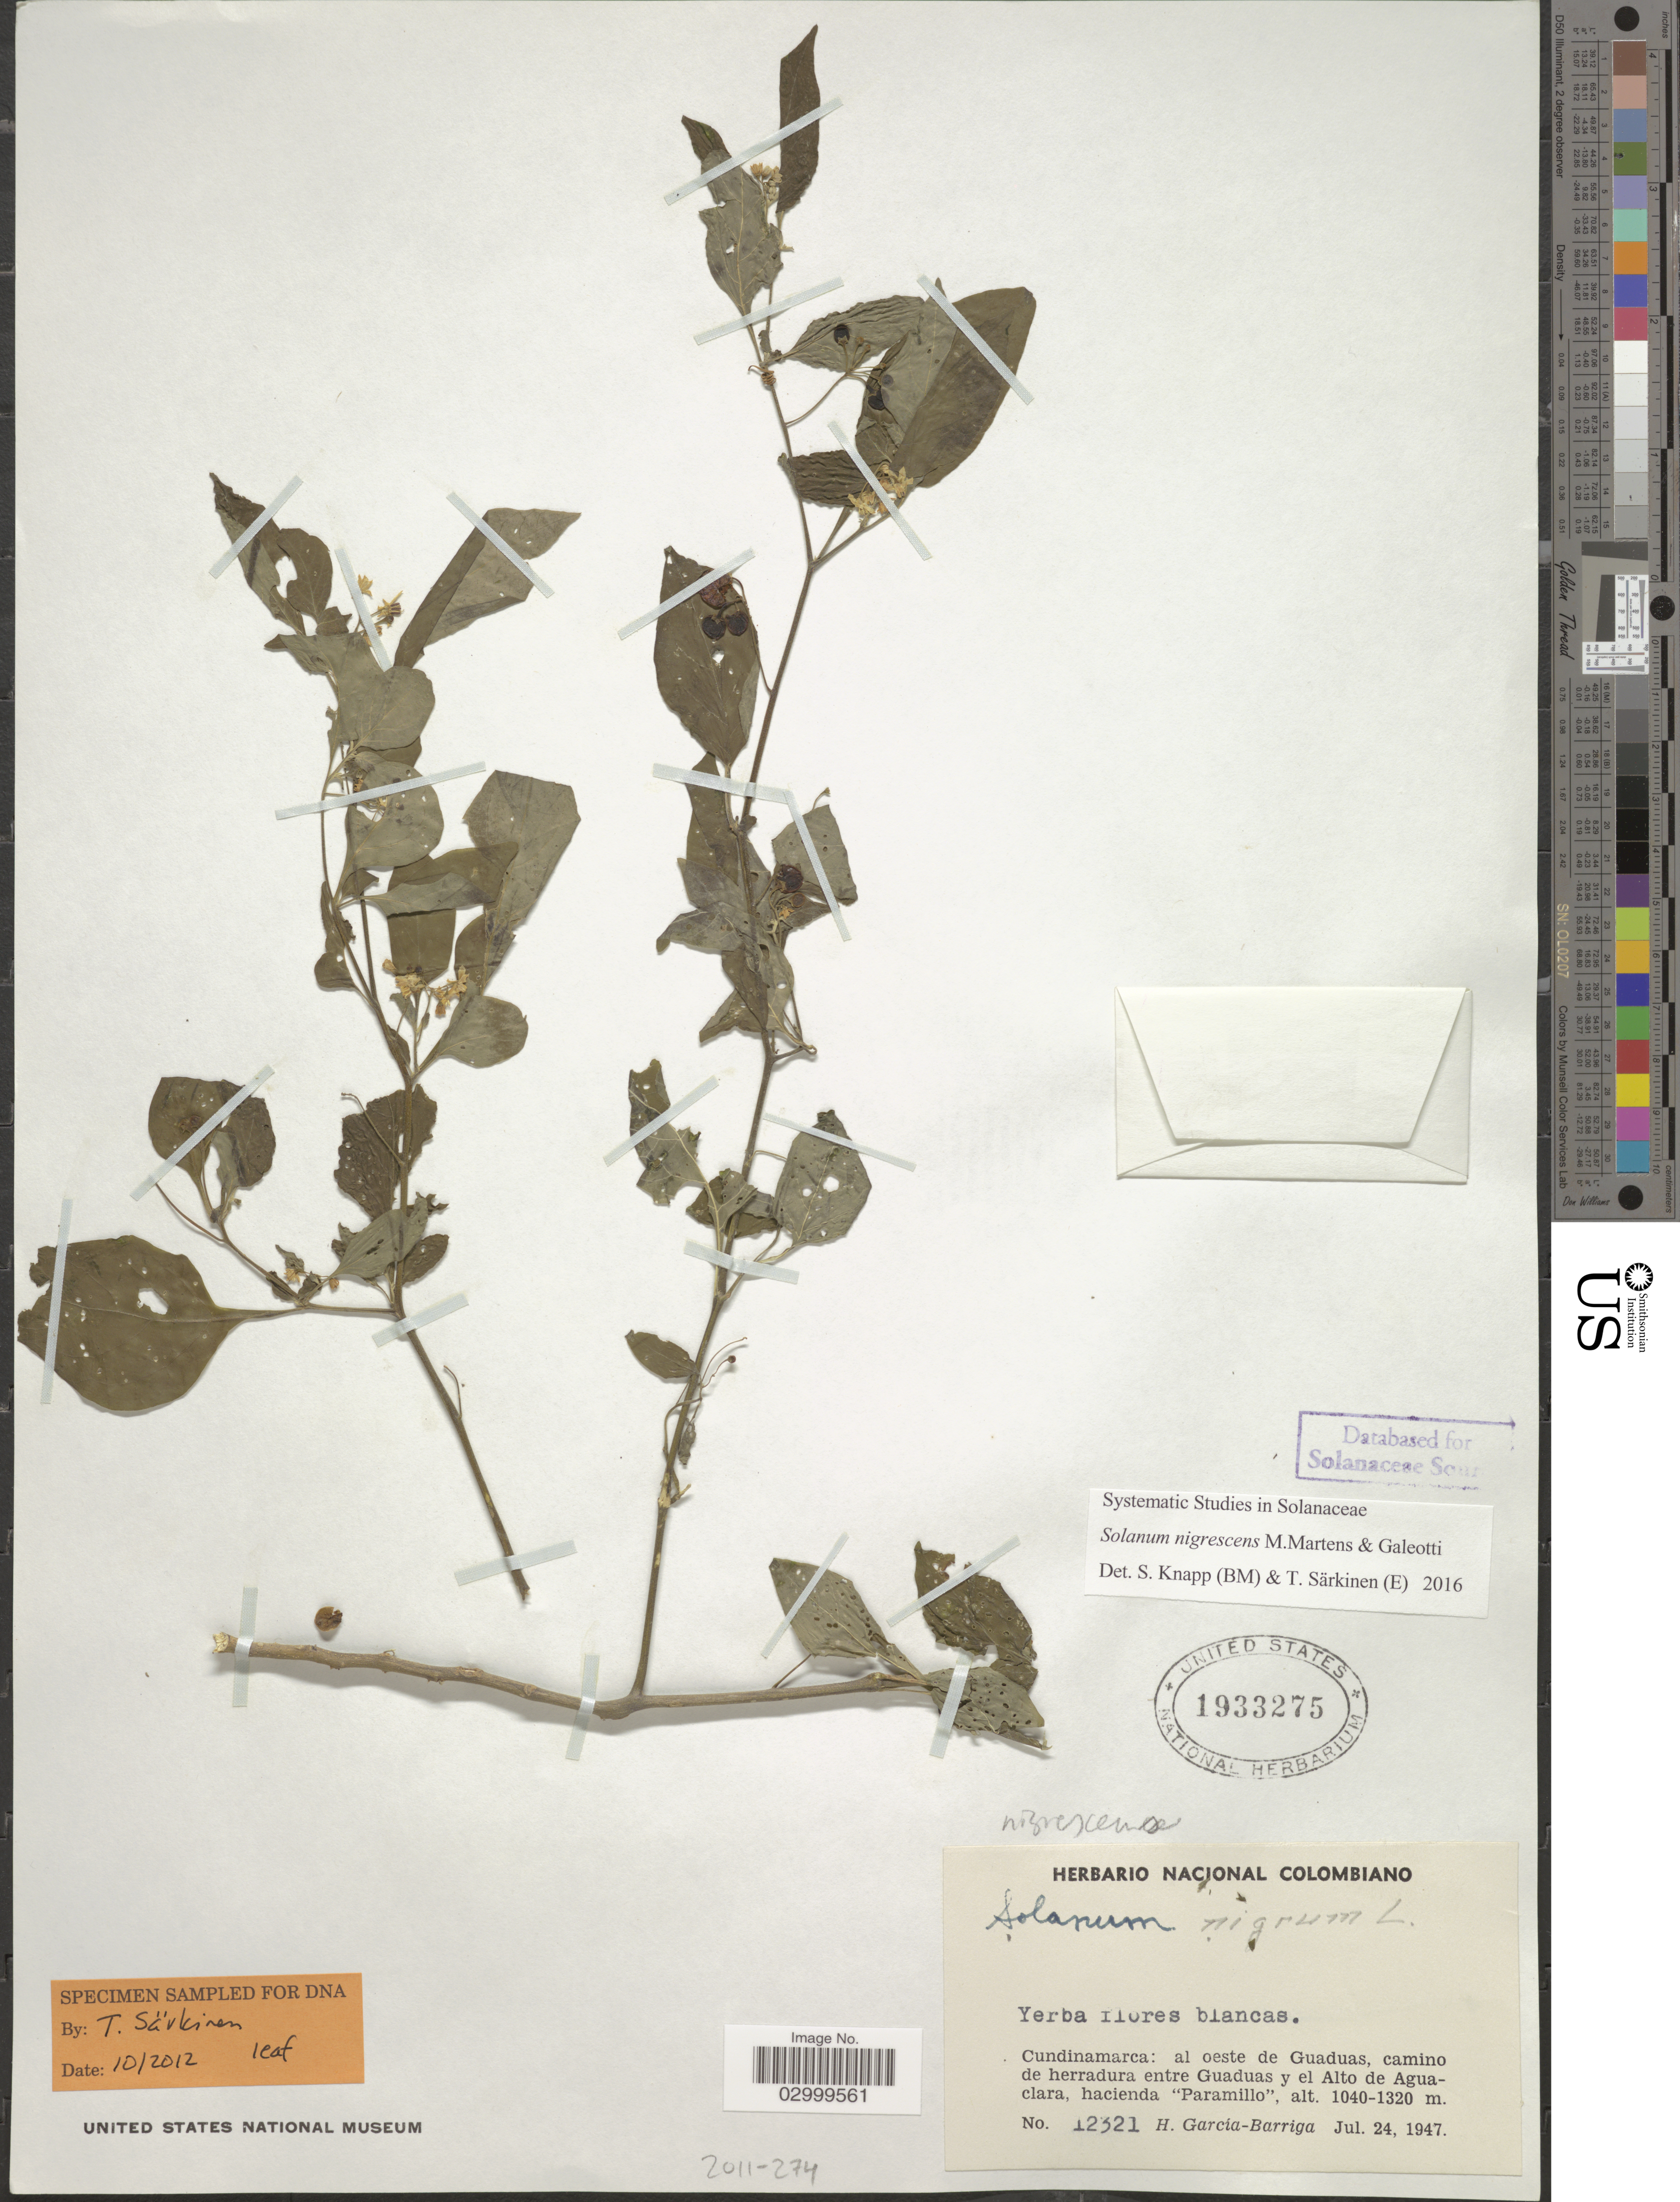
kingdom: Plantae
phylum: Tracheophyta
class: Magnoliopsida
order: Solanales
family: Solanaceae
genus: Solanum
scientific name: Solanum nigrescens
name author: M. Martens & Galeotti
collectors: H. García Barriga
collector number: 12321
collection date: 1947-07-24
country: Colombia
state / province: Cundinamarca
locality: Al oeste de Guaduas, camino de herradura entre Guaduas y el Alto de Aguaclara, hacienda "Paramillo".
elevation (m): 1040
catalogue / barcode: US 1933275